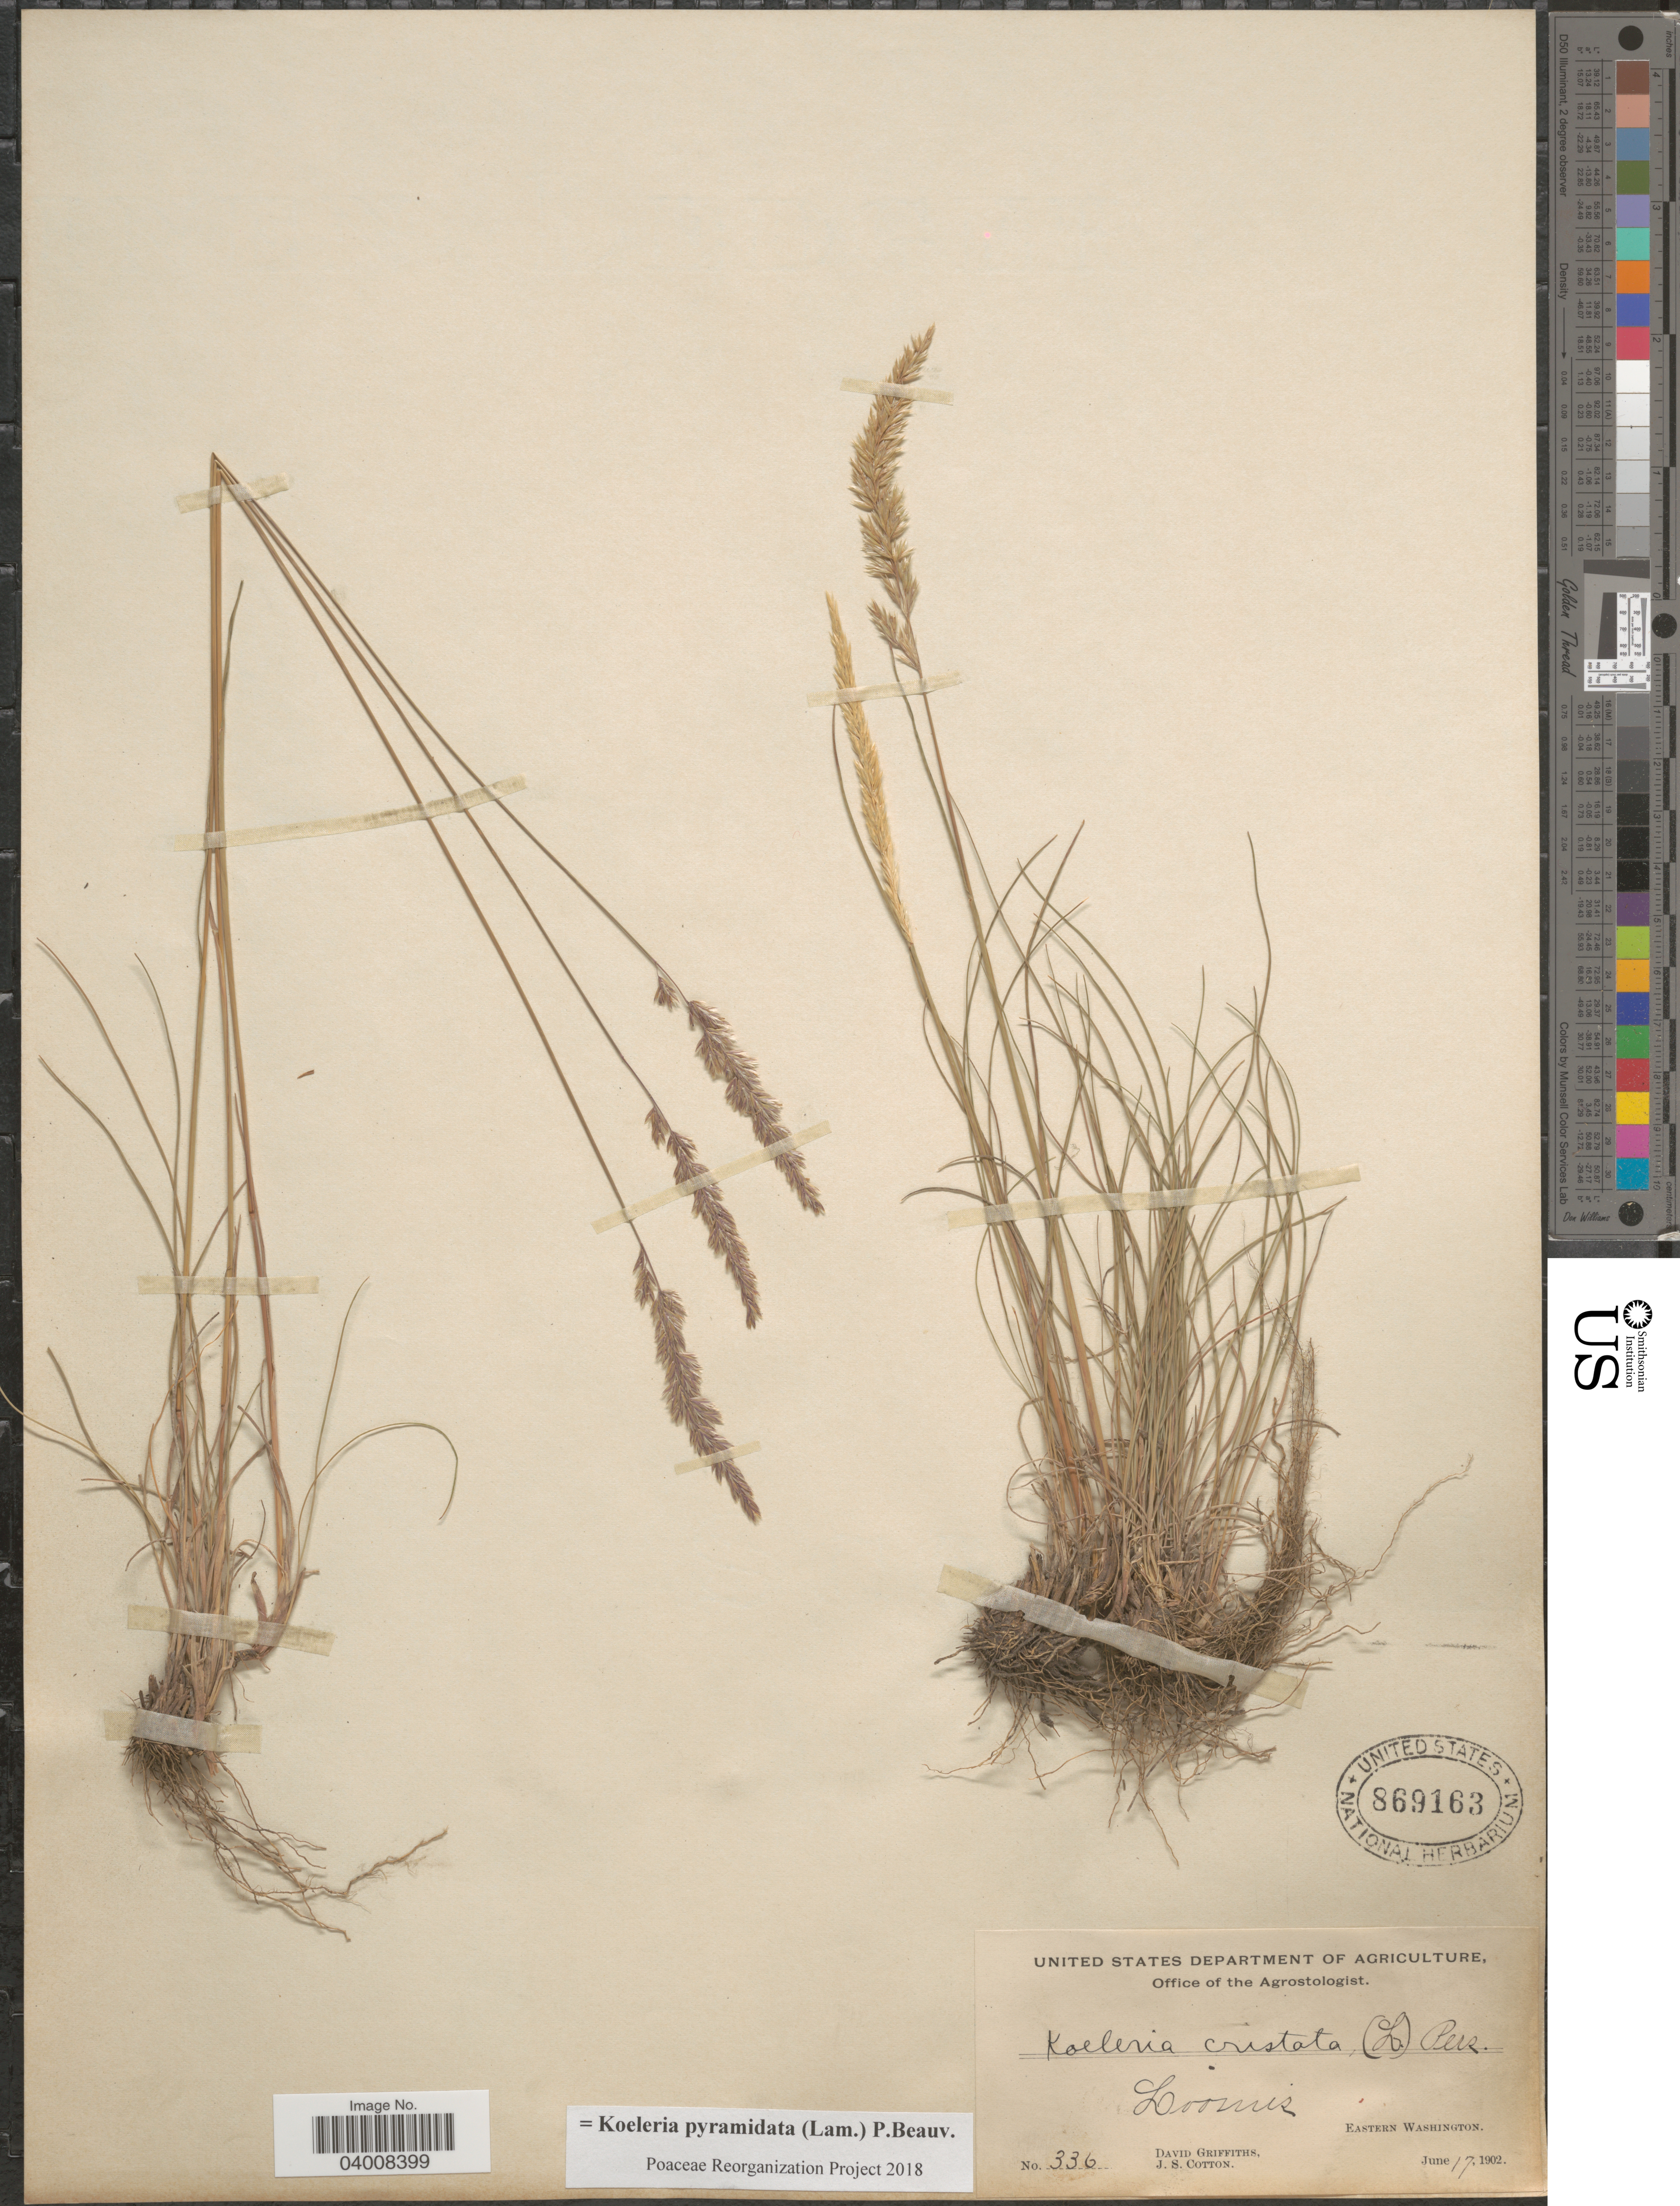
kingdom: Plantae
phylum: Tracheophyta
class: Liliopsida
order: Poales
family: Poaceae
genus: Koeleria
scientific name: Koeleria pyramidata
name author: (Lam.) P. Beauv.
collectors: D. Griffiths & J. S. Cotton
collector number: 336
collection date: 1902-06-17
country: United States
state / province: Washington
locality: Loomis. Eastern Washington.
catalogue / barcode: US 869163